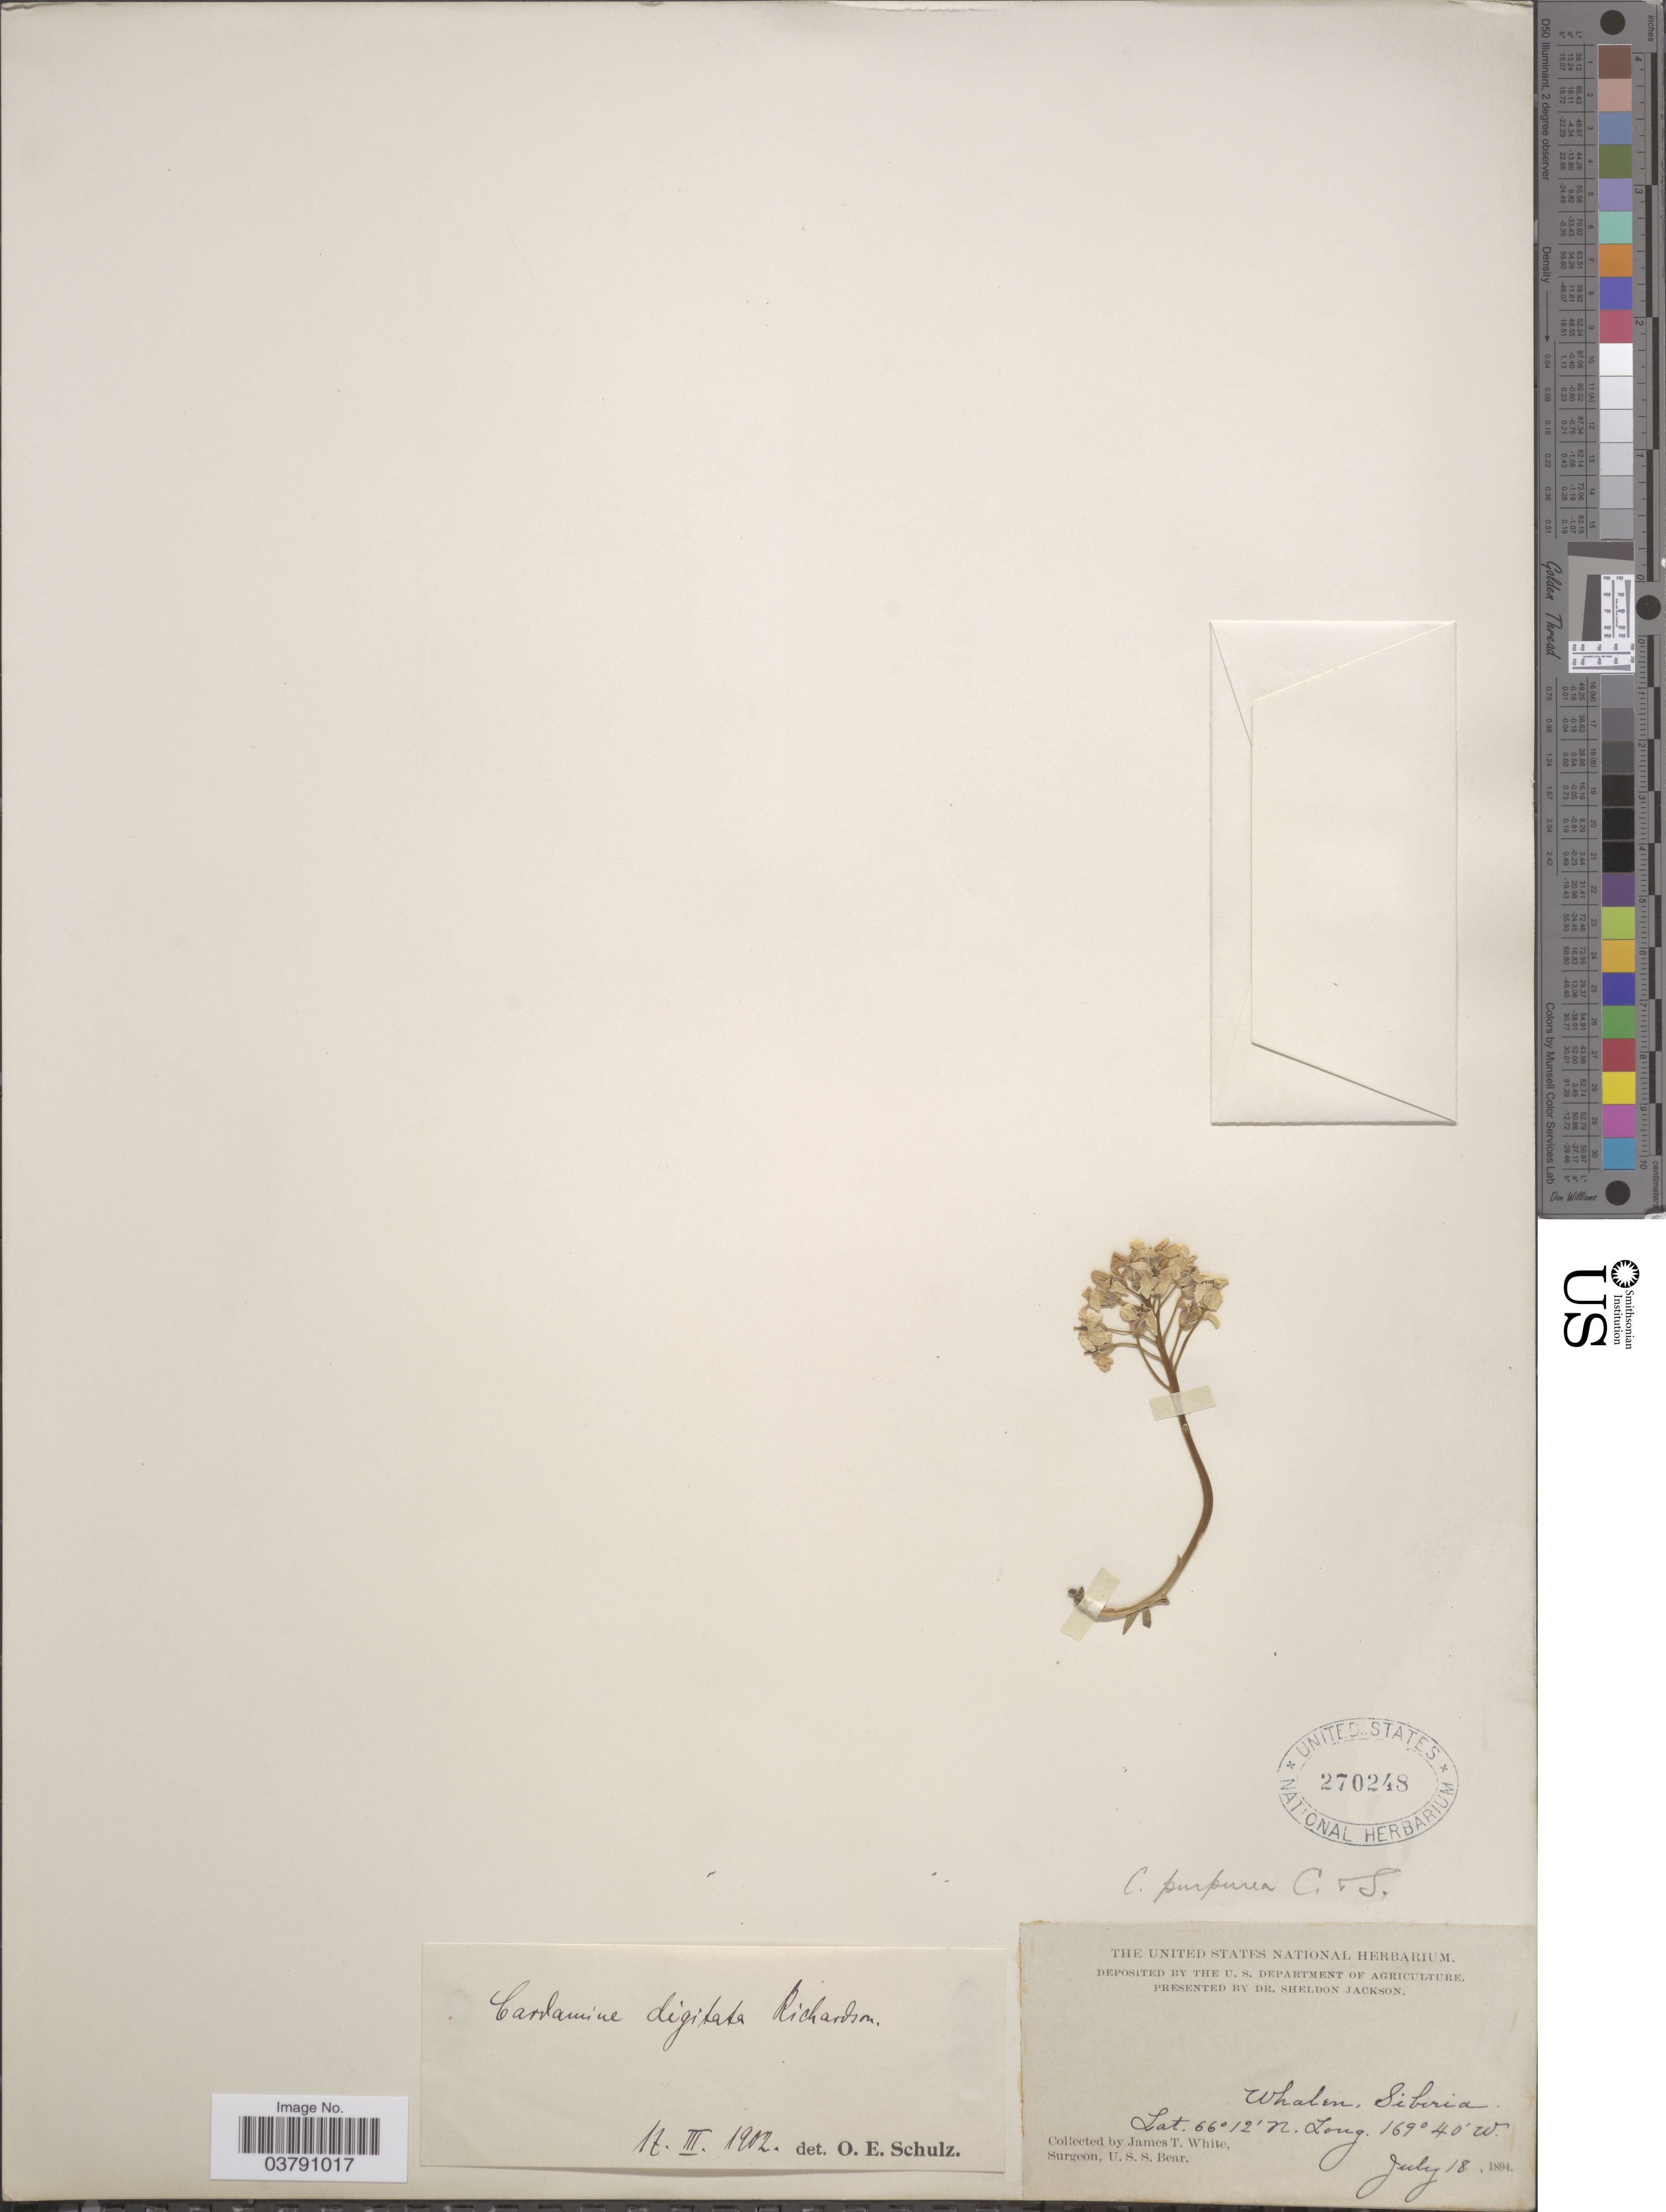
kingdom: Plantae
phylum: Tracheophyta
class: Magnoliopsida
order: Brassicales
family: Brassicaceae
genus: Cardamine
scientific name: Cardamine digitata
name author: Richardson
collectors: J. T. White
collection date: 1894-07-18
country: Russian Federation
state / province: Chukotka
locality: Whalen, Siberia.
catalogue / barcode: US 270248